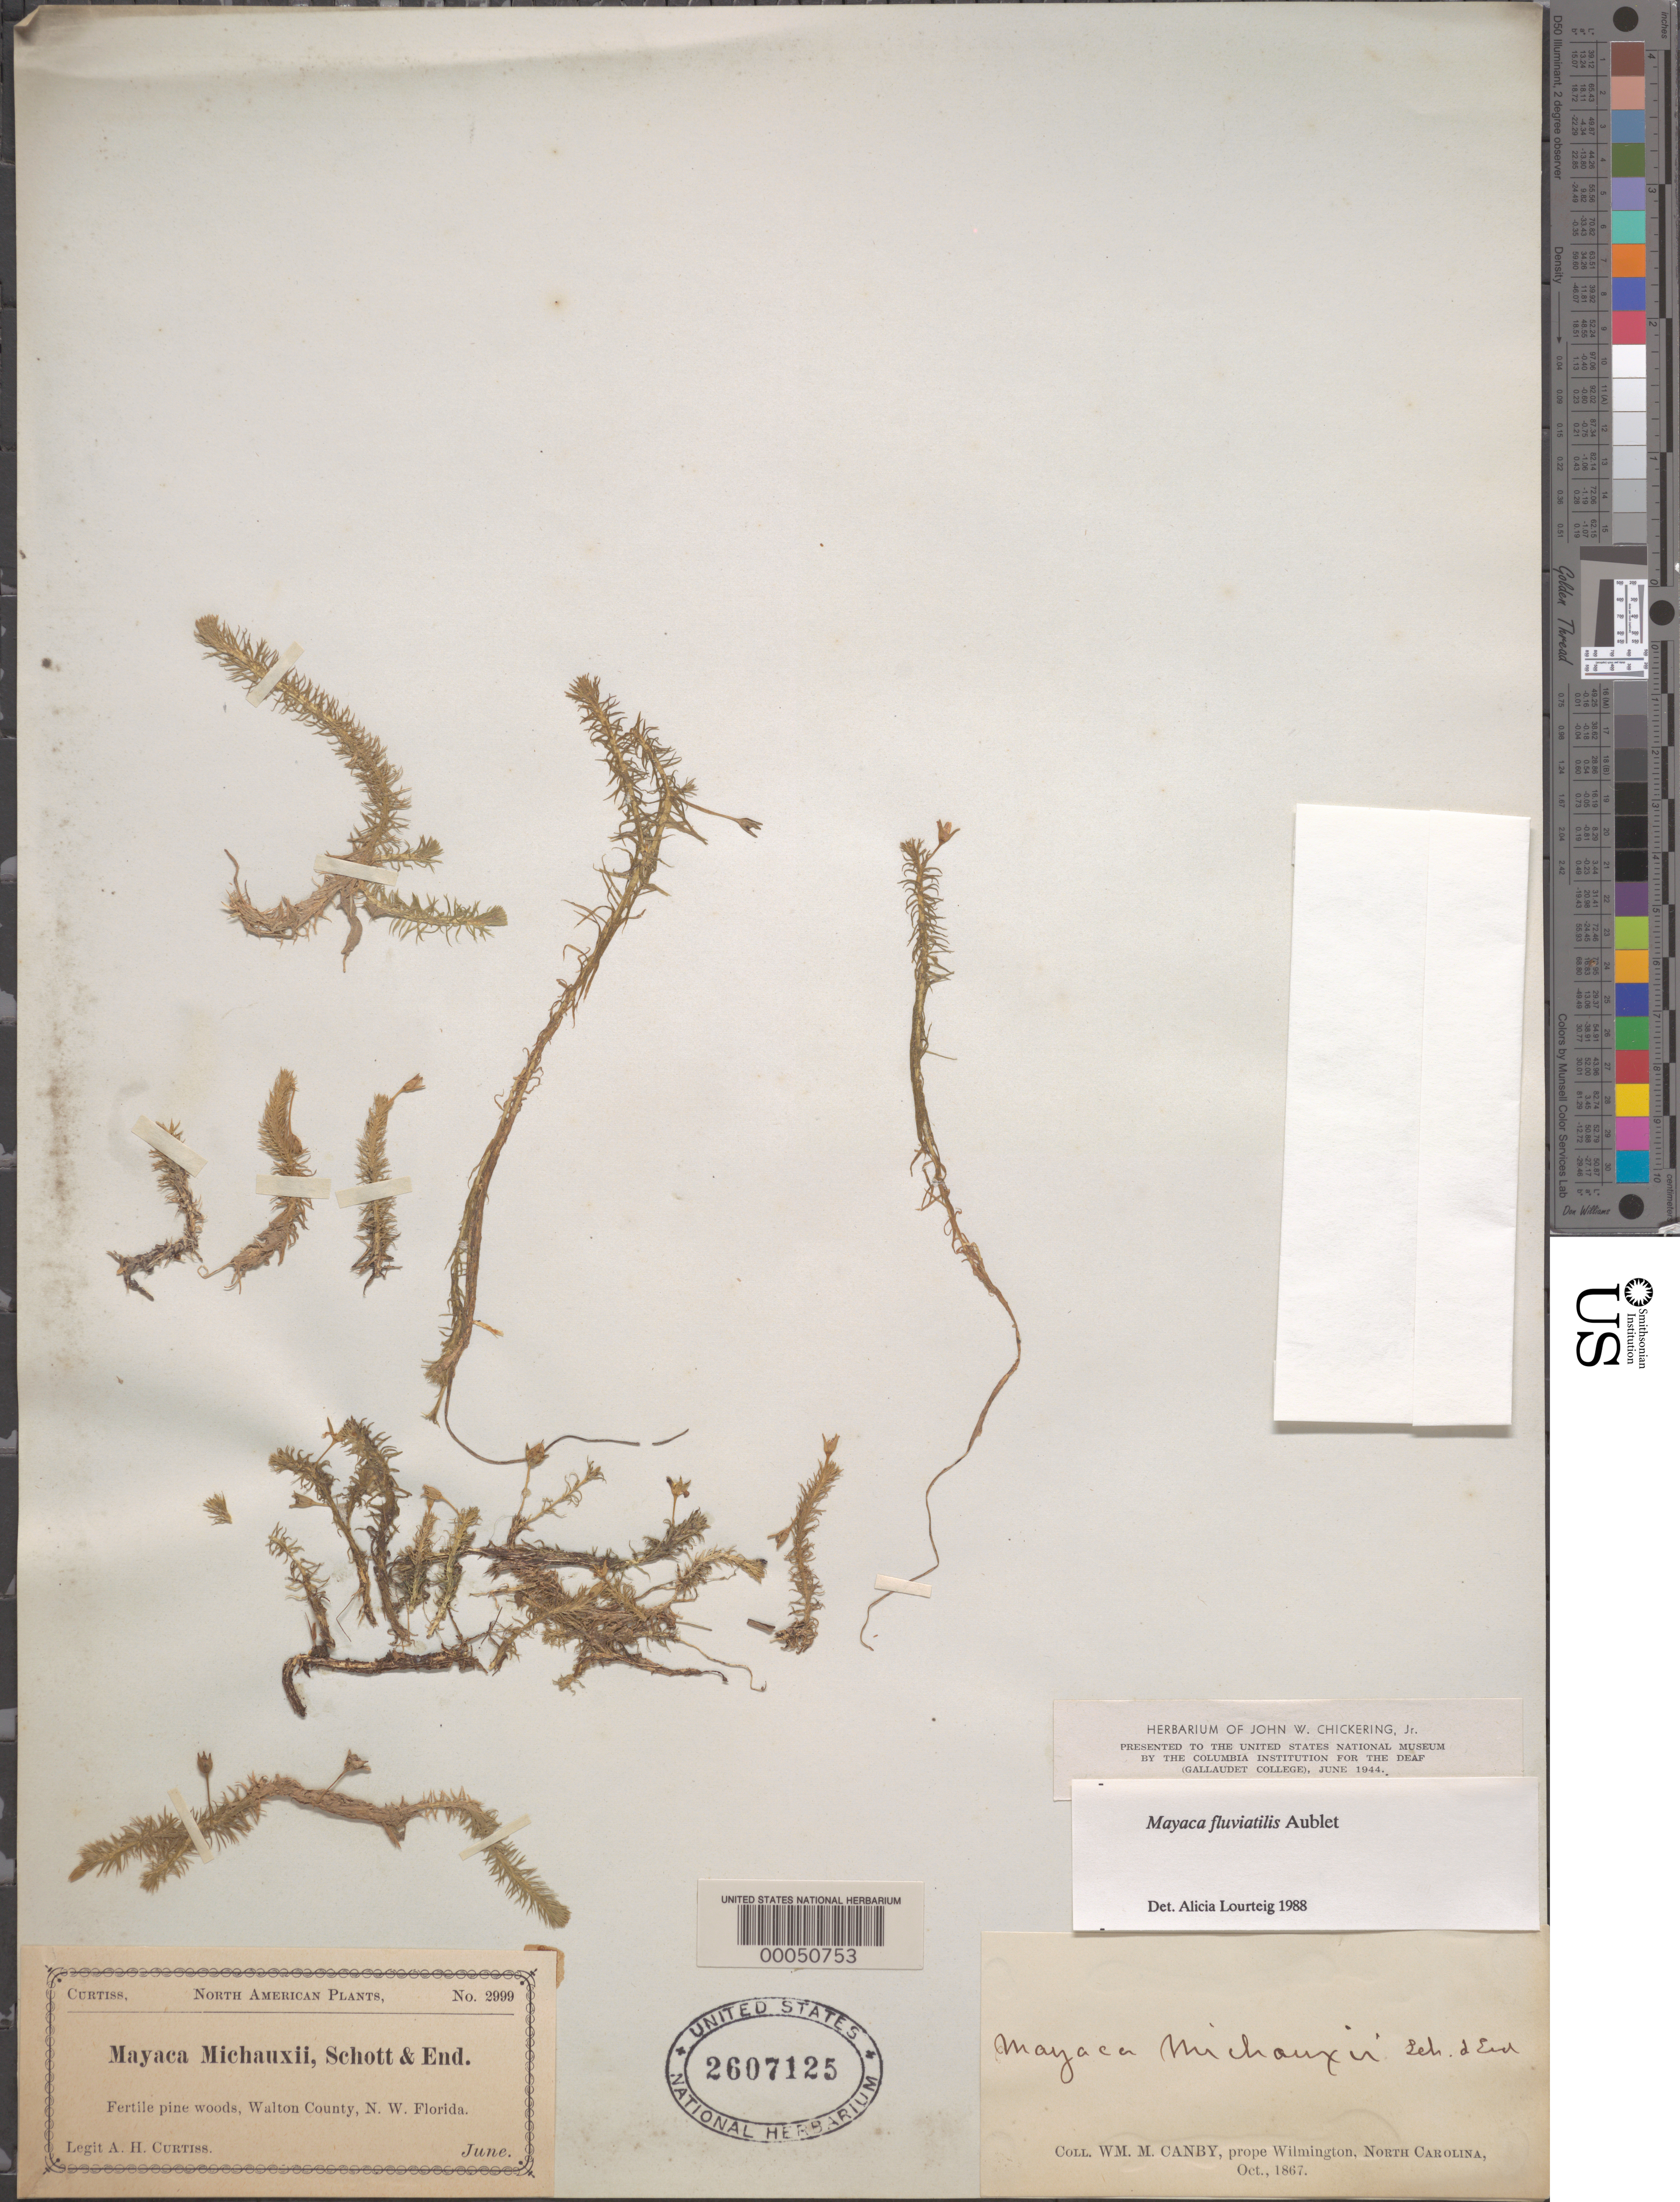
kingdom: Plantae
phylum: Tracheophyta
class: Liliopsida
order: Poales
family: Mayacaceae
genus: Mayaca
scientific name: Mayaca fluviatilis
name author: Aubl.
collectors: W. M. Canby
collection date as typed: Oct 1867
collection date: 1867-10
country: United States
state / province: Florida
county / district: Walton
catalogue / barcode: US 2607125